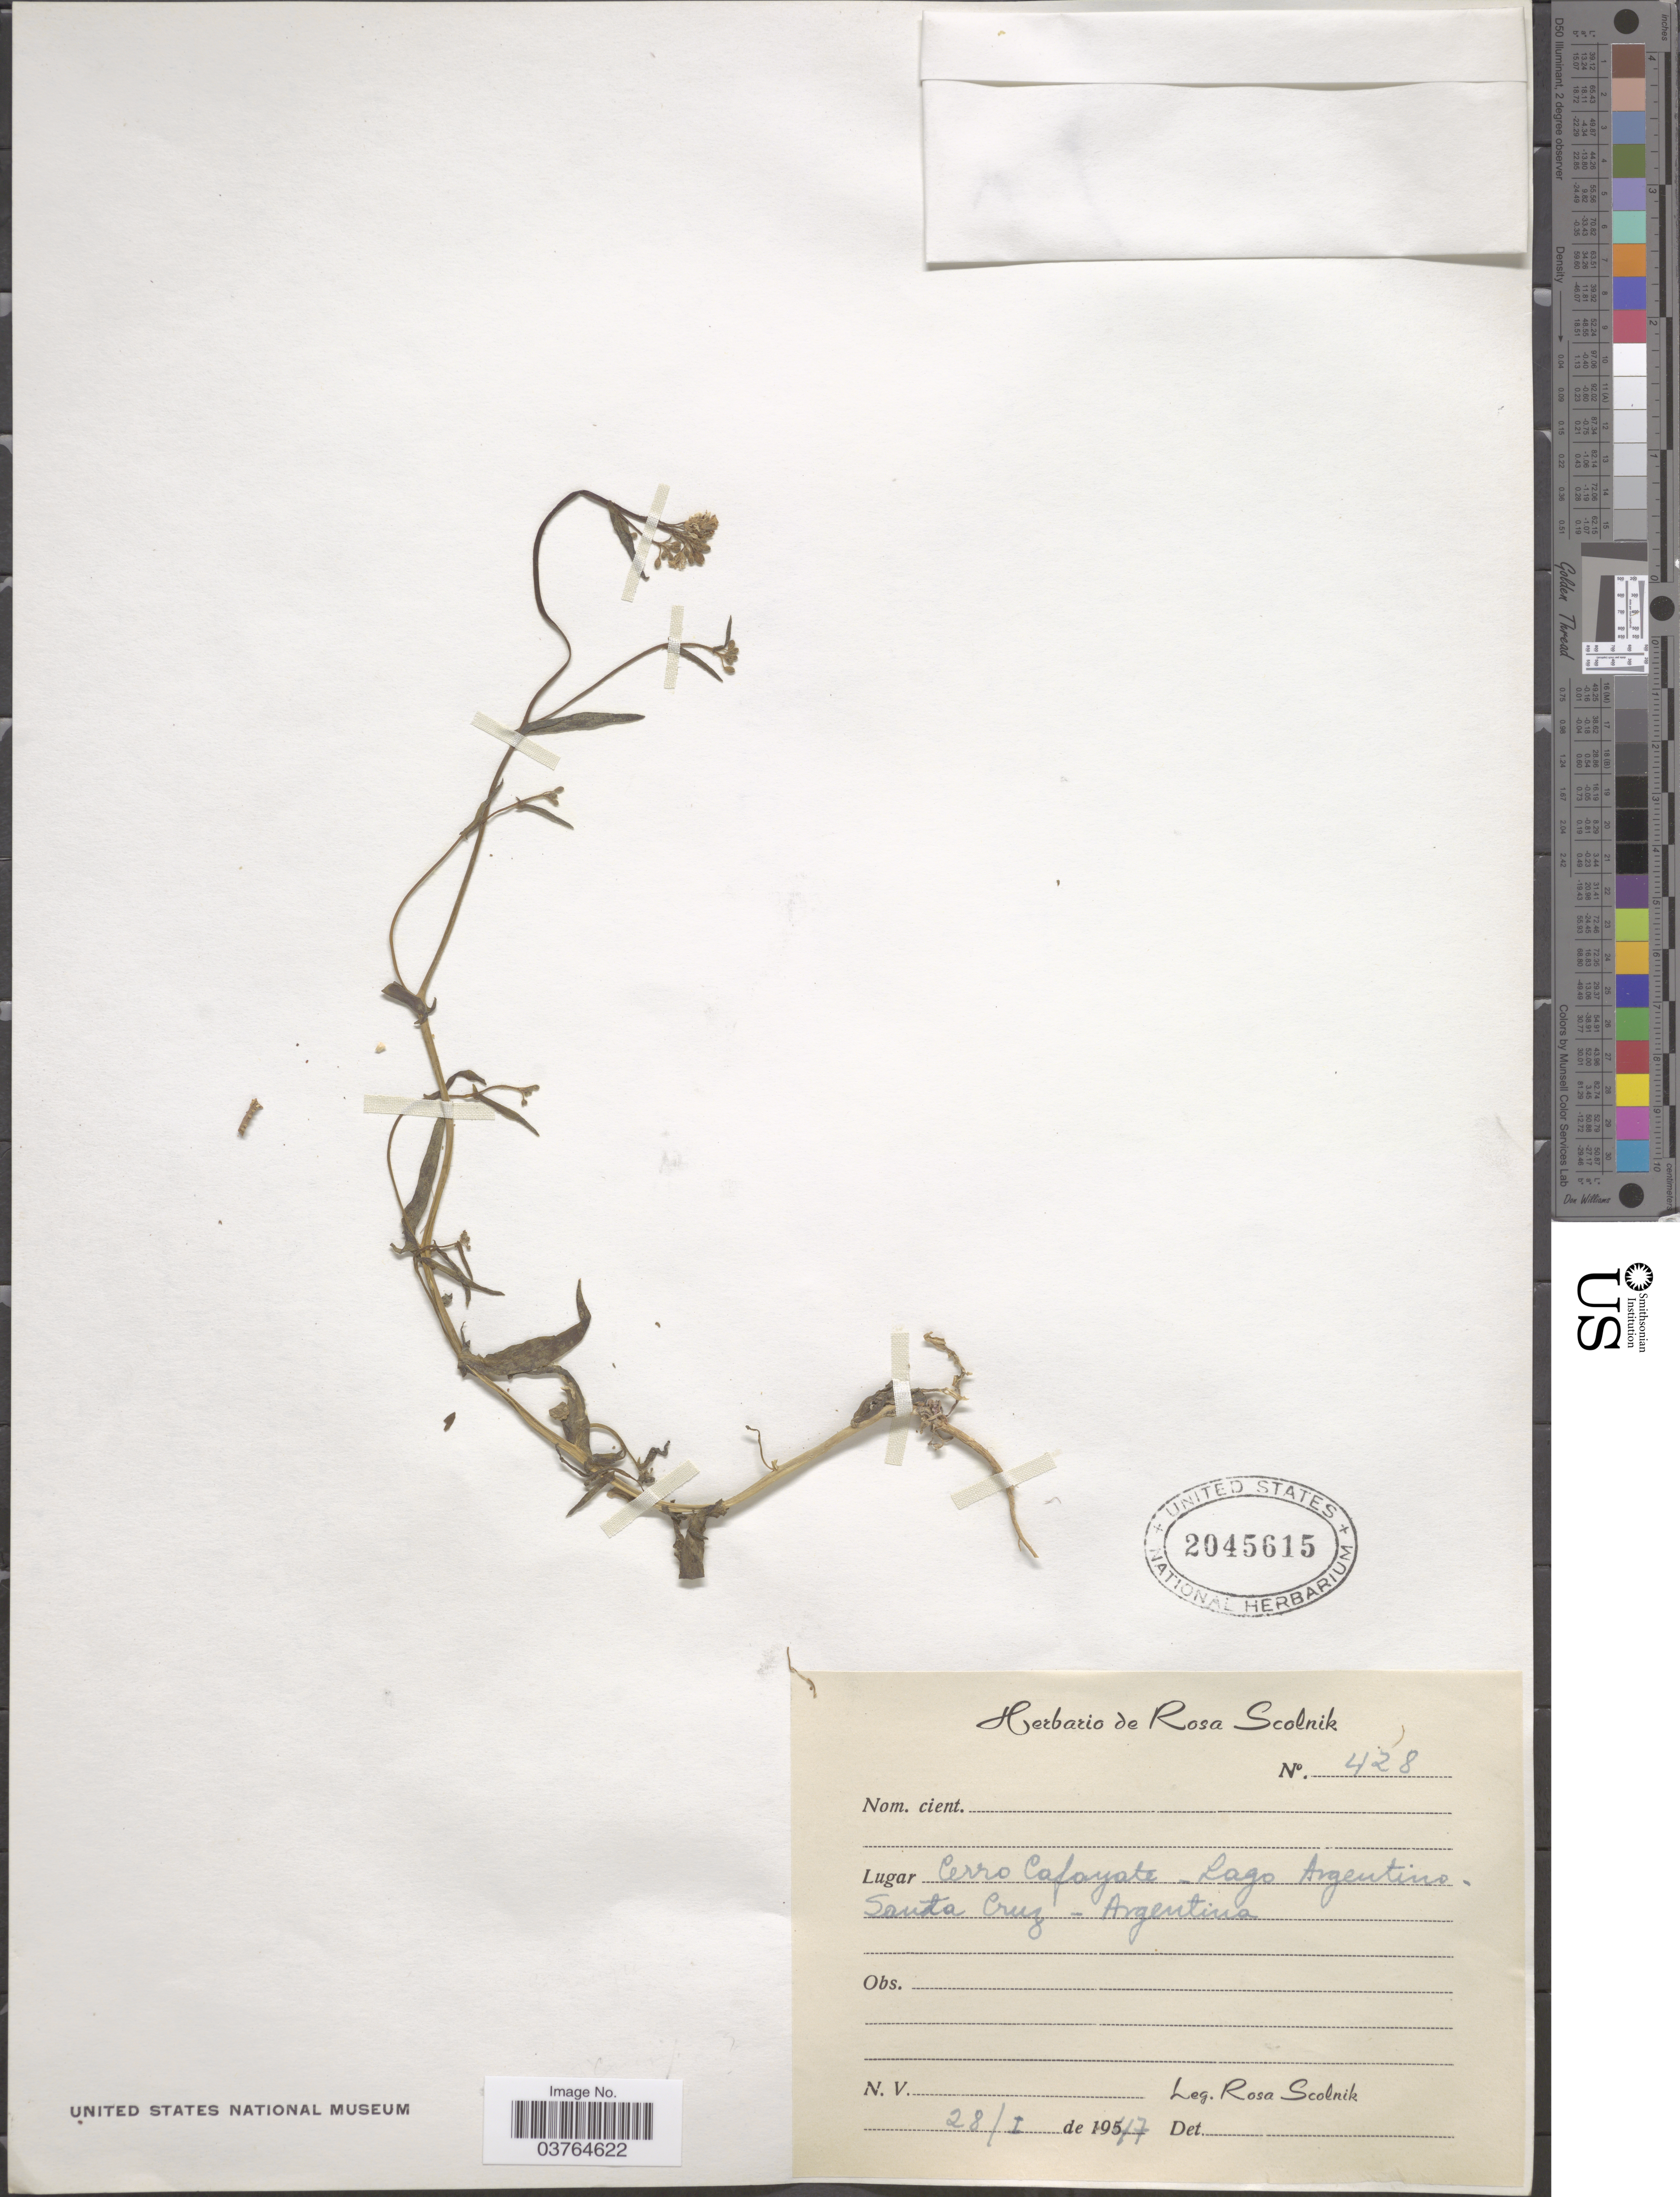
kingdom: Plantae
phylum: Tracheophyta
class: Magnoliopsida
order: Brassicales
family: Brassicaceae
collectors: R. Scolnik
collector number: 428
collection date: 1947-01-28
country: Argentina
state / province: Santa Cruz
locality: Cerro Cafayate - Lago Argentino.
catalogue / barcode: US 2045615